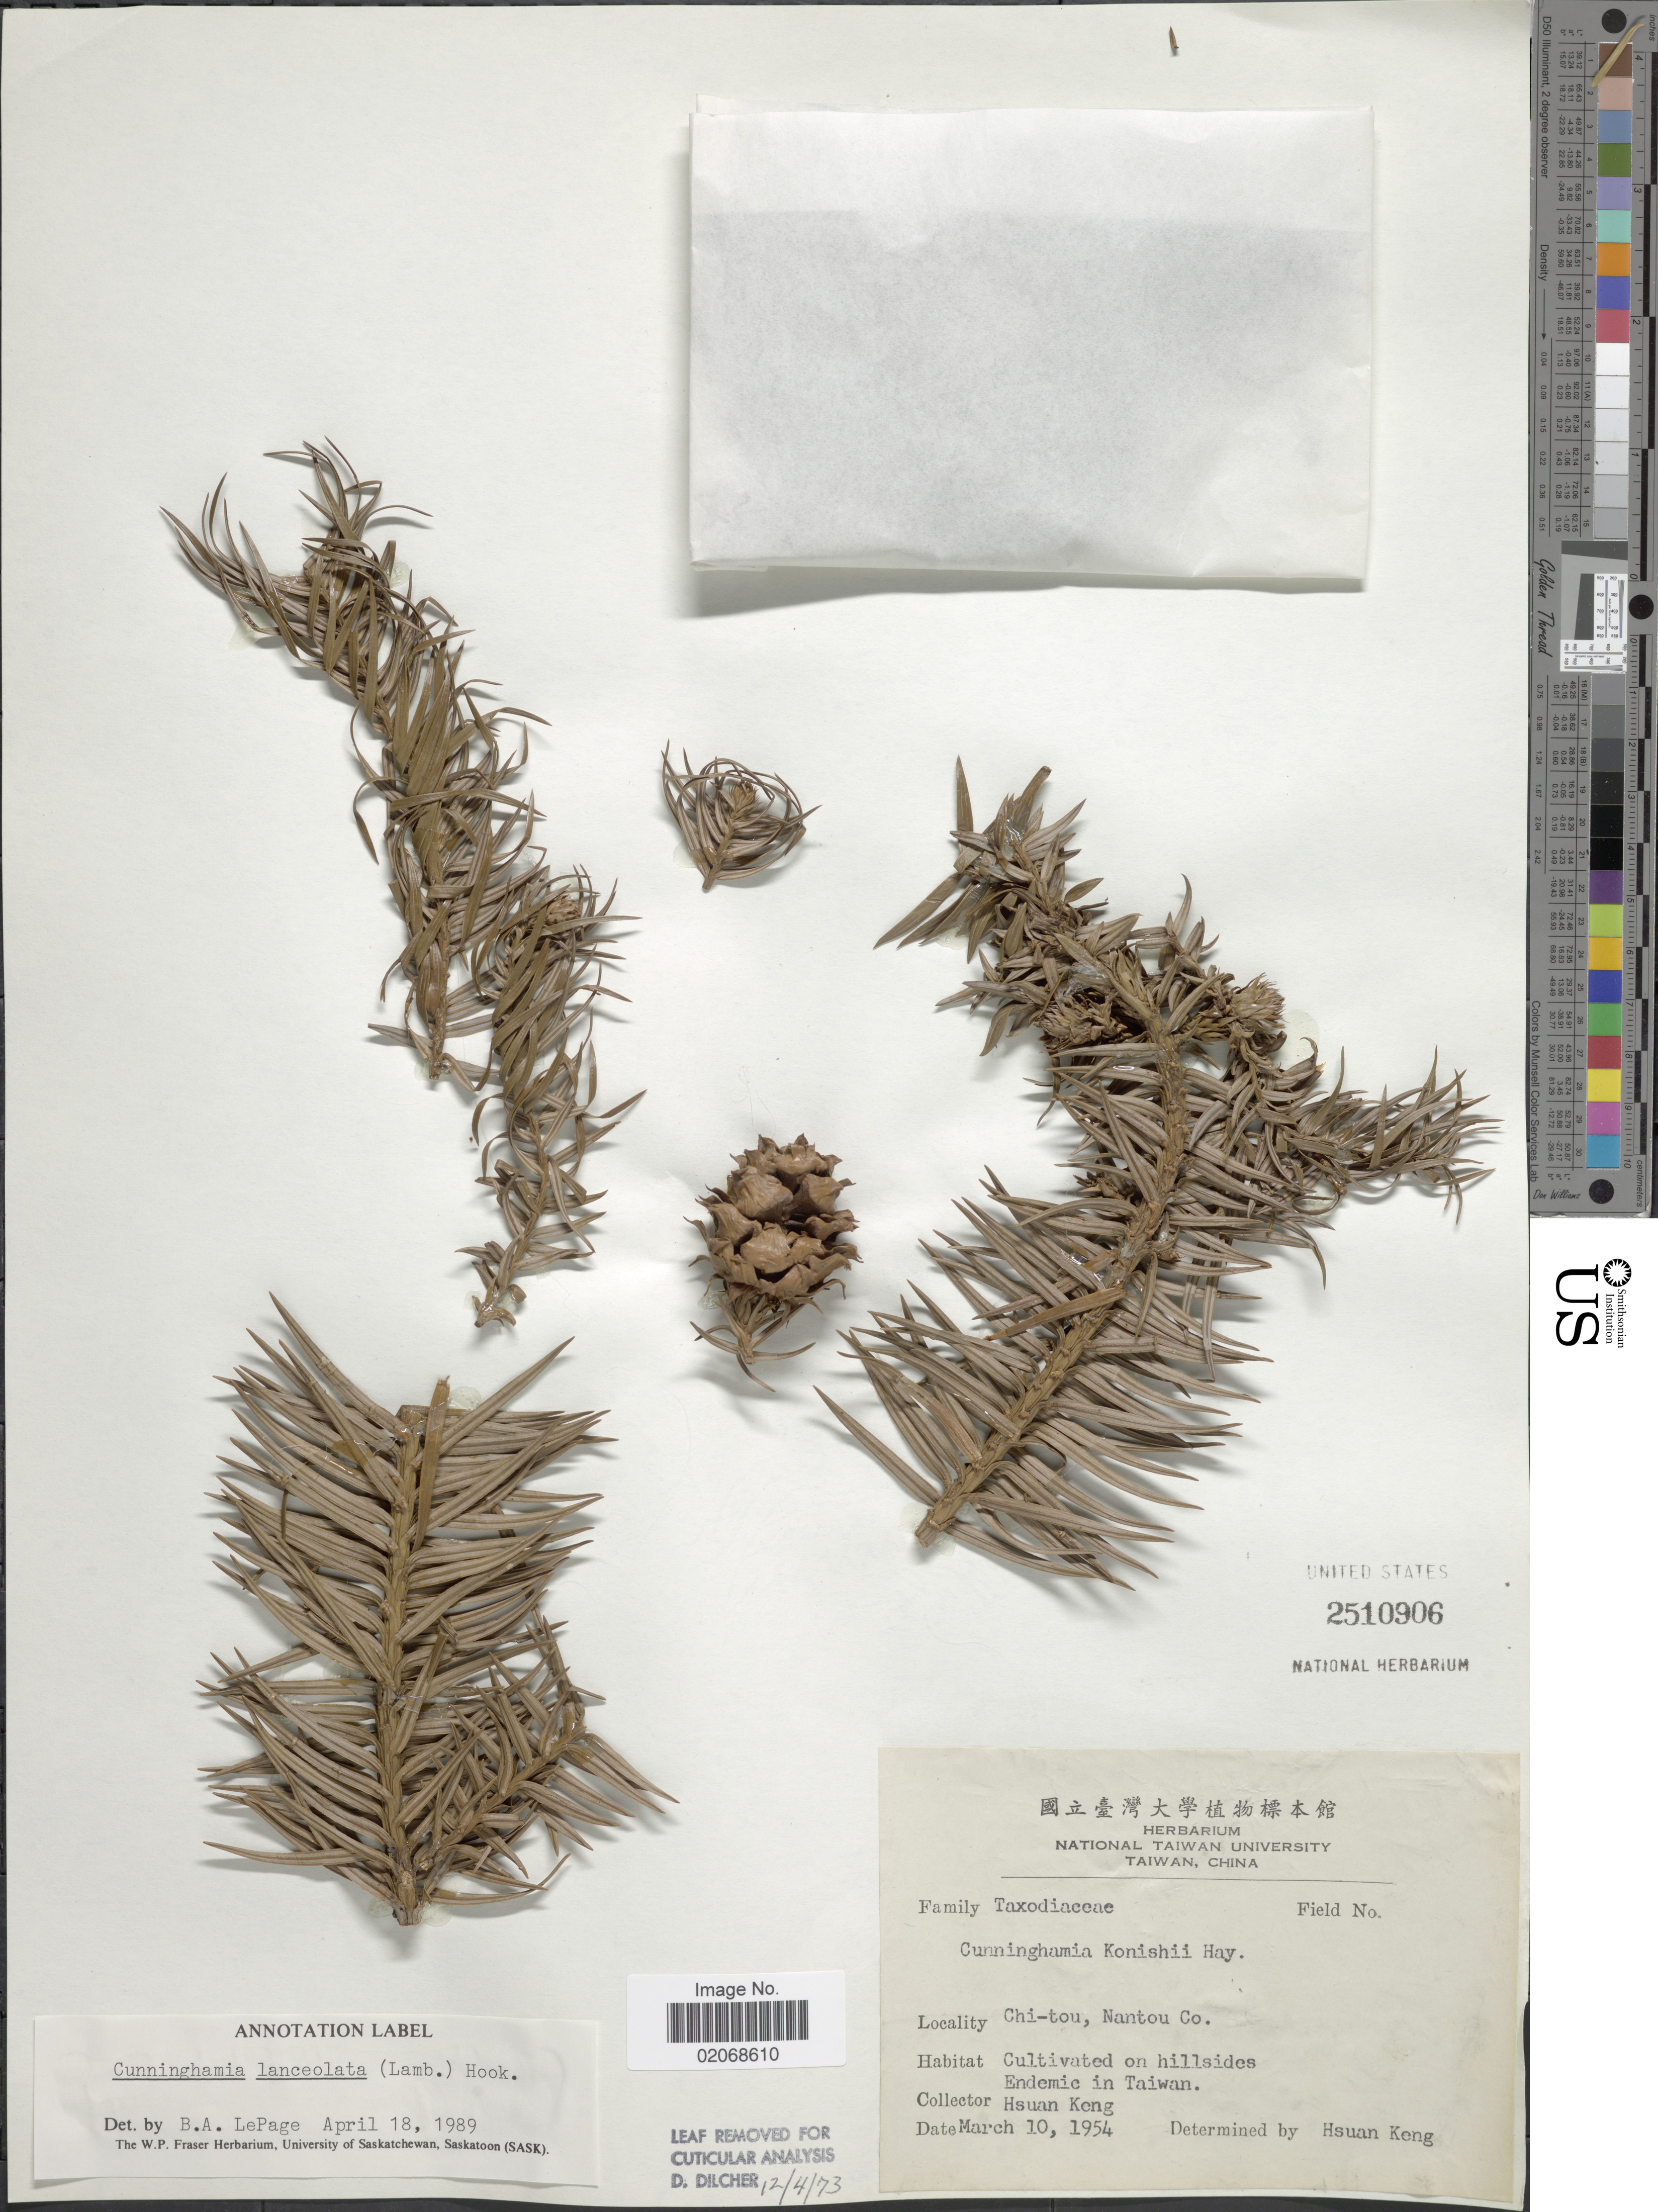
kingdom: Plantae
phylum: Tracheophyta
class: Pinopsida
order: Pinales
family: Cupressaceae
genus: Cunninghamia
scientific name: Cunninghamia lanceolata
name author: (Lamb.) Hook.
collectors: H. Keng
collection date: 1954-03-10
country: Taiwan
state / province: Nantou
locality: Chi-tou, Nantou Co., on hillsides Endemie in Taiwan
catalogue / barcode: US 2510906